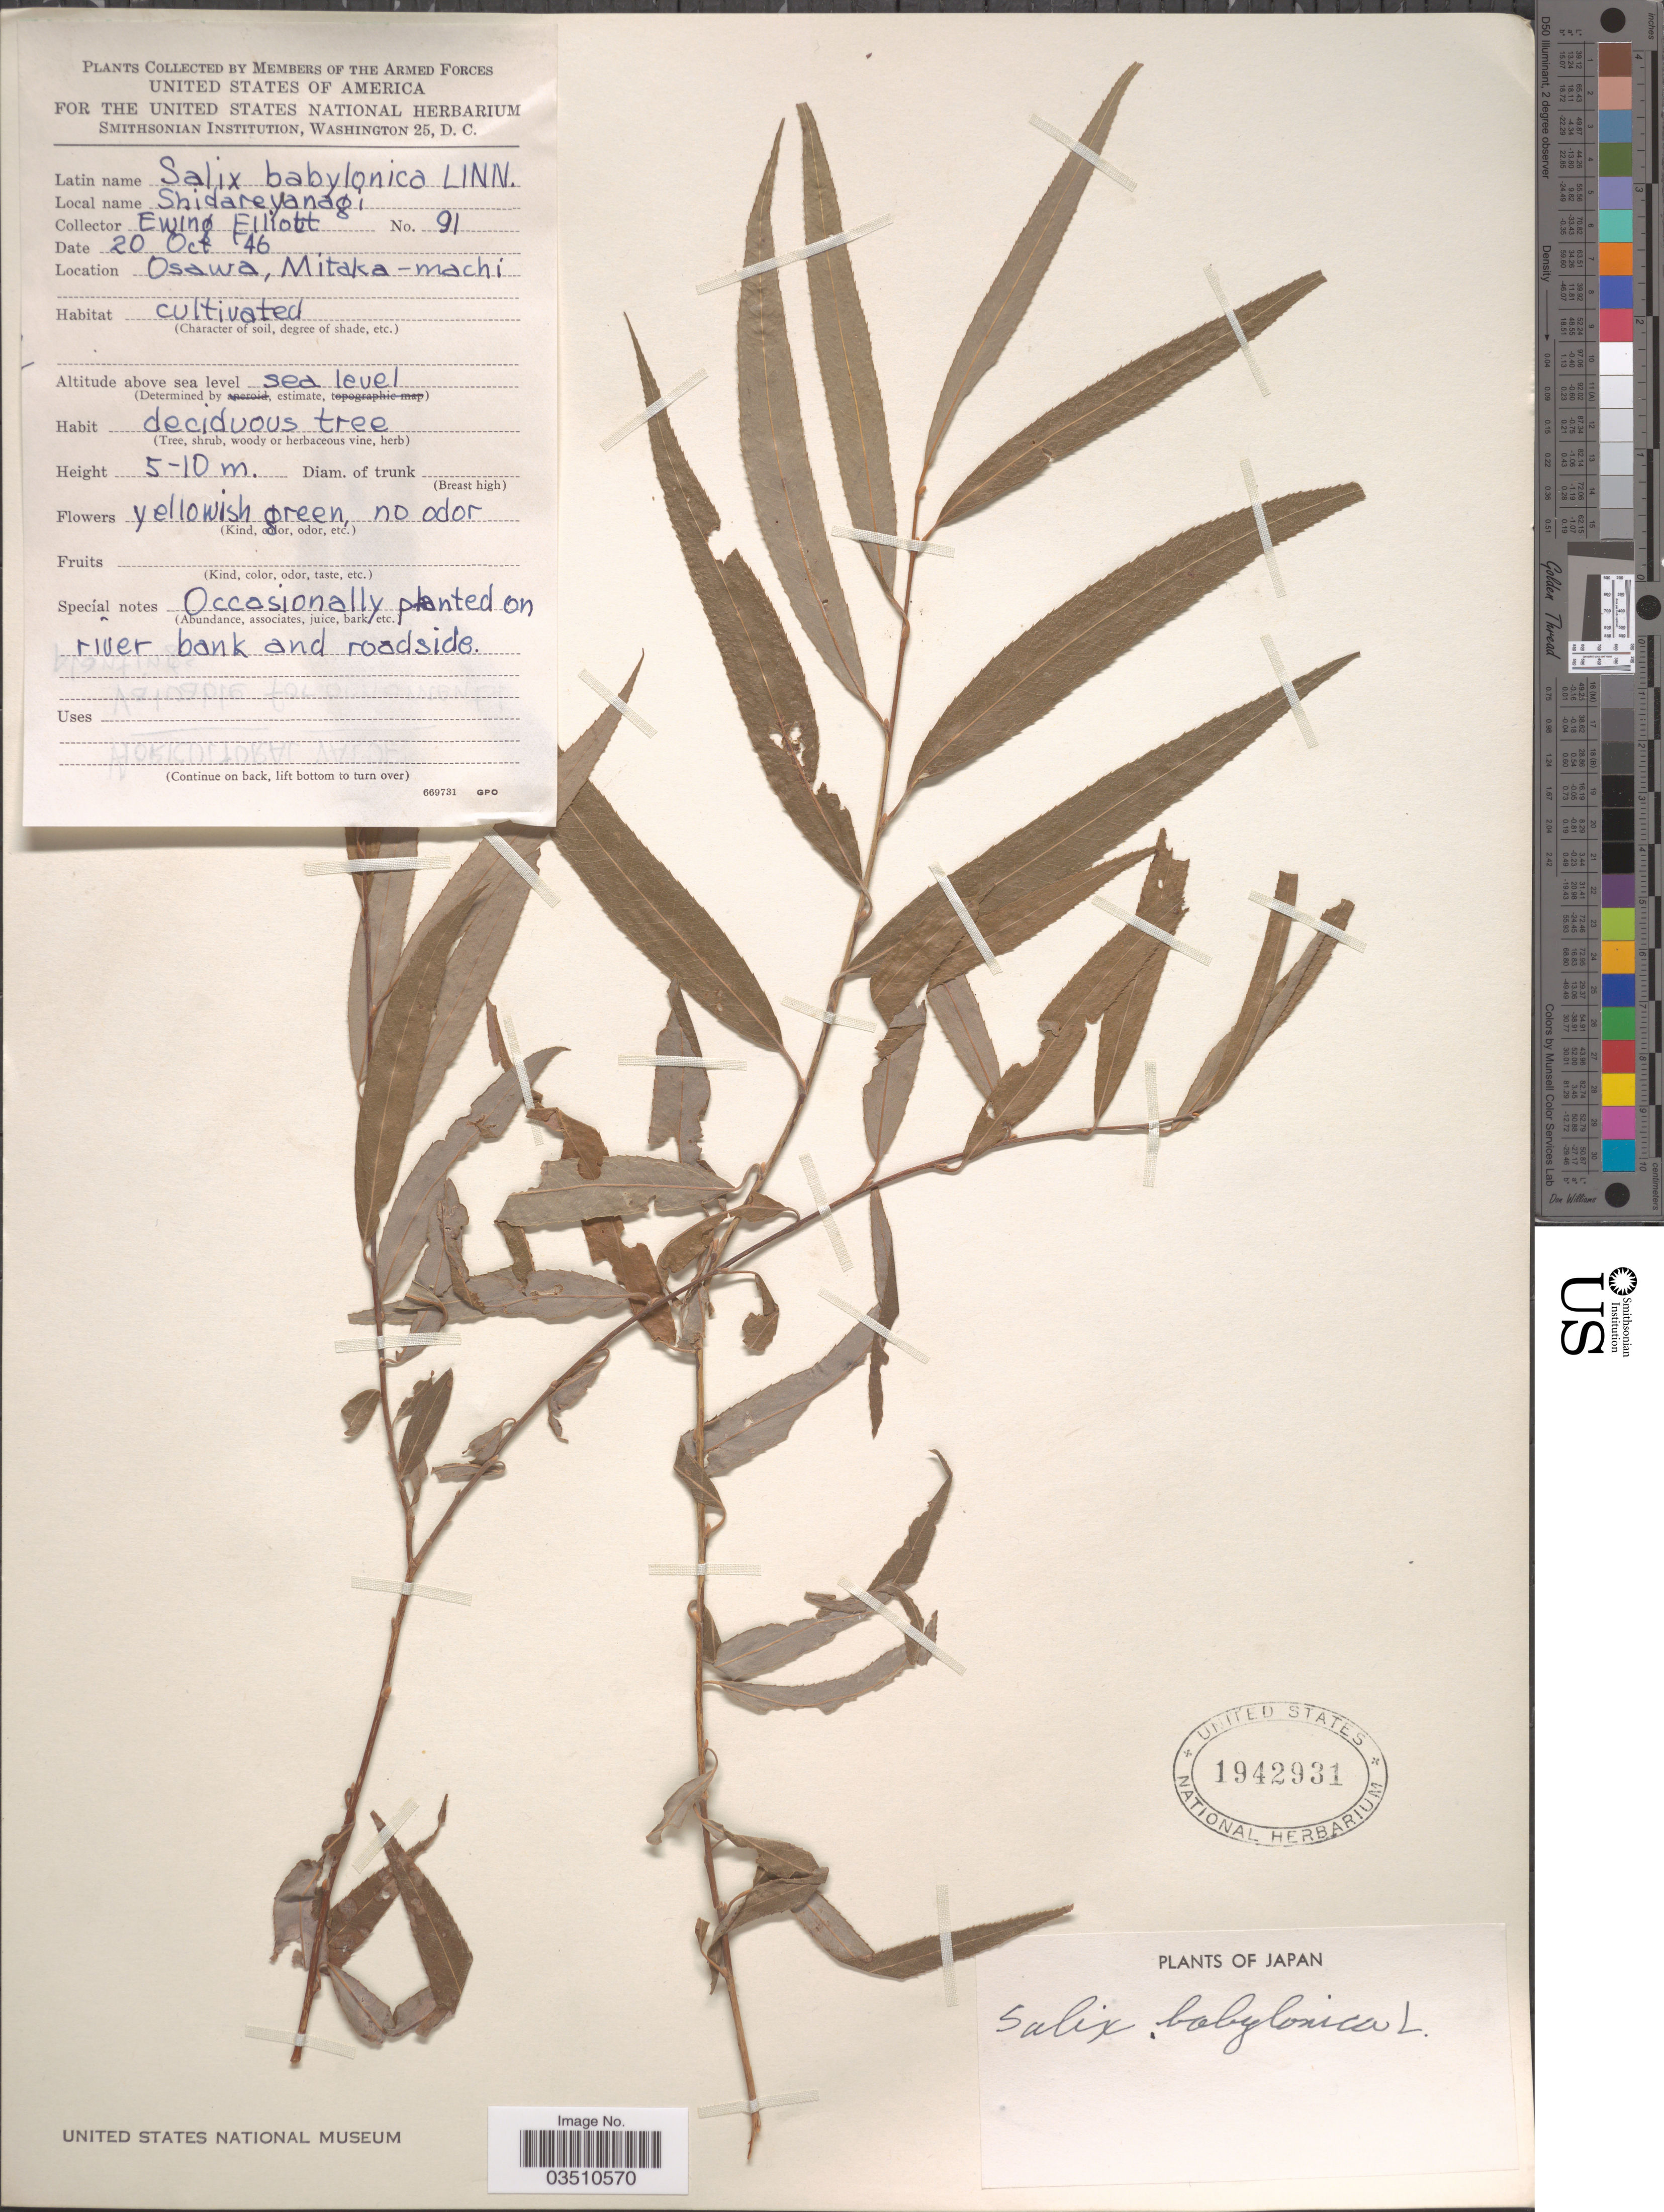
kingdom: Plantae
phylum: Tracheophyta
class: Magnoliopsida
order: Malpighiales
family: Salicaceae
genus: Salix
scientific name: Salix babylonica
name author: L.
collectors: E. Elliott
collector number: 91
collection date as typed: Transcribed d/m/y: 20/10/46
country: Japan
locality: Osawa, Mitaka-machi.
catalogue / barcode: US 1942931